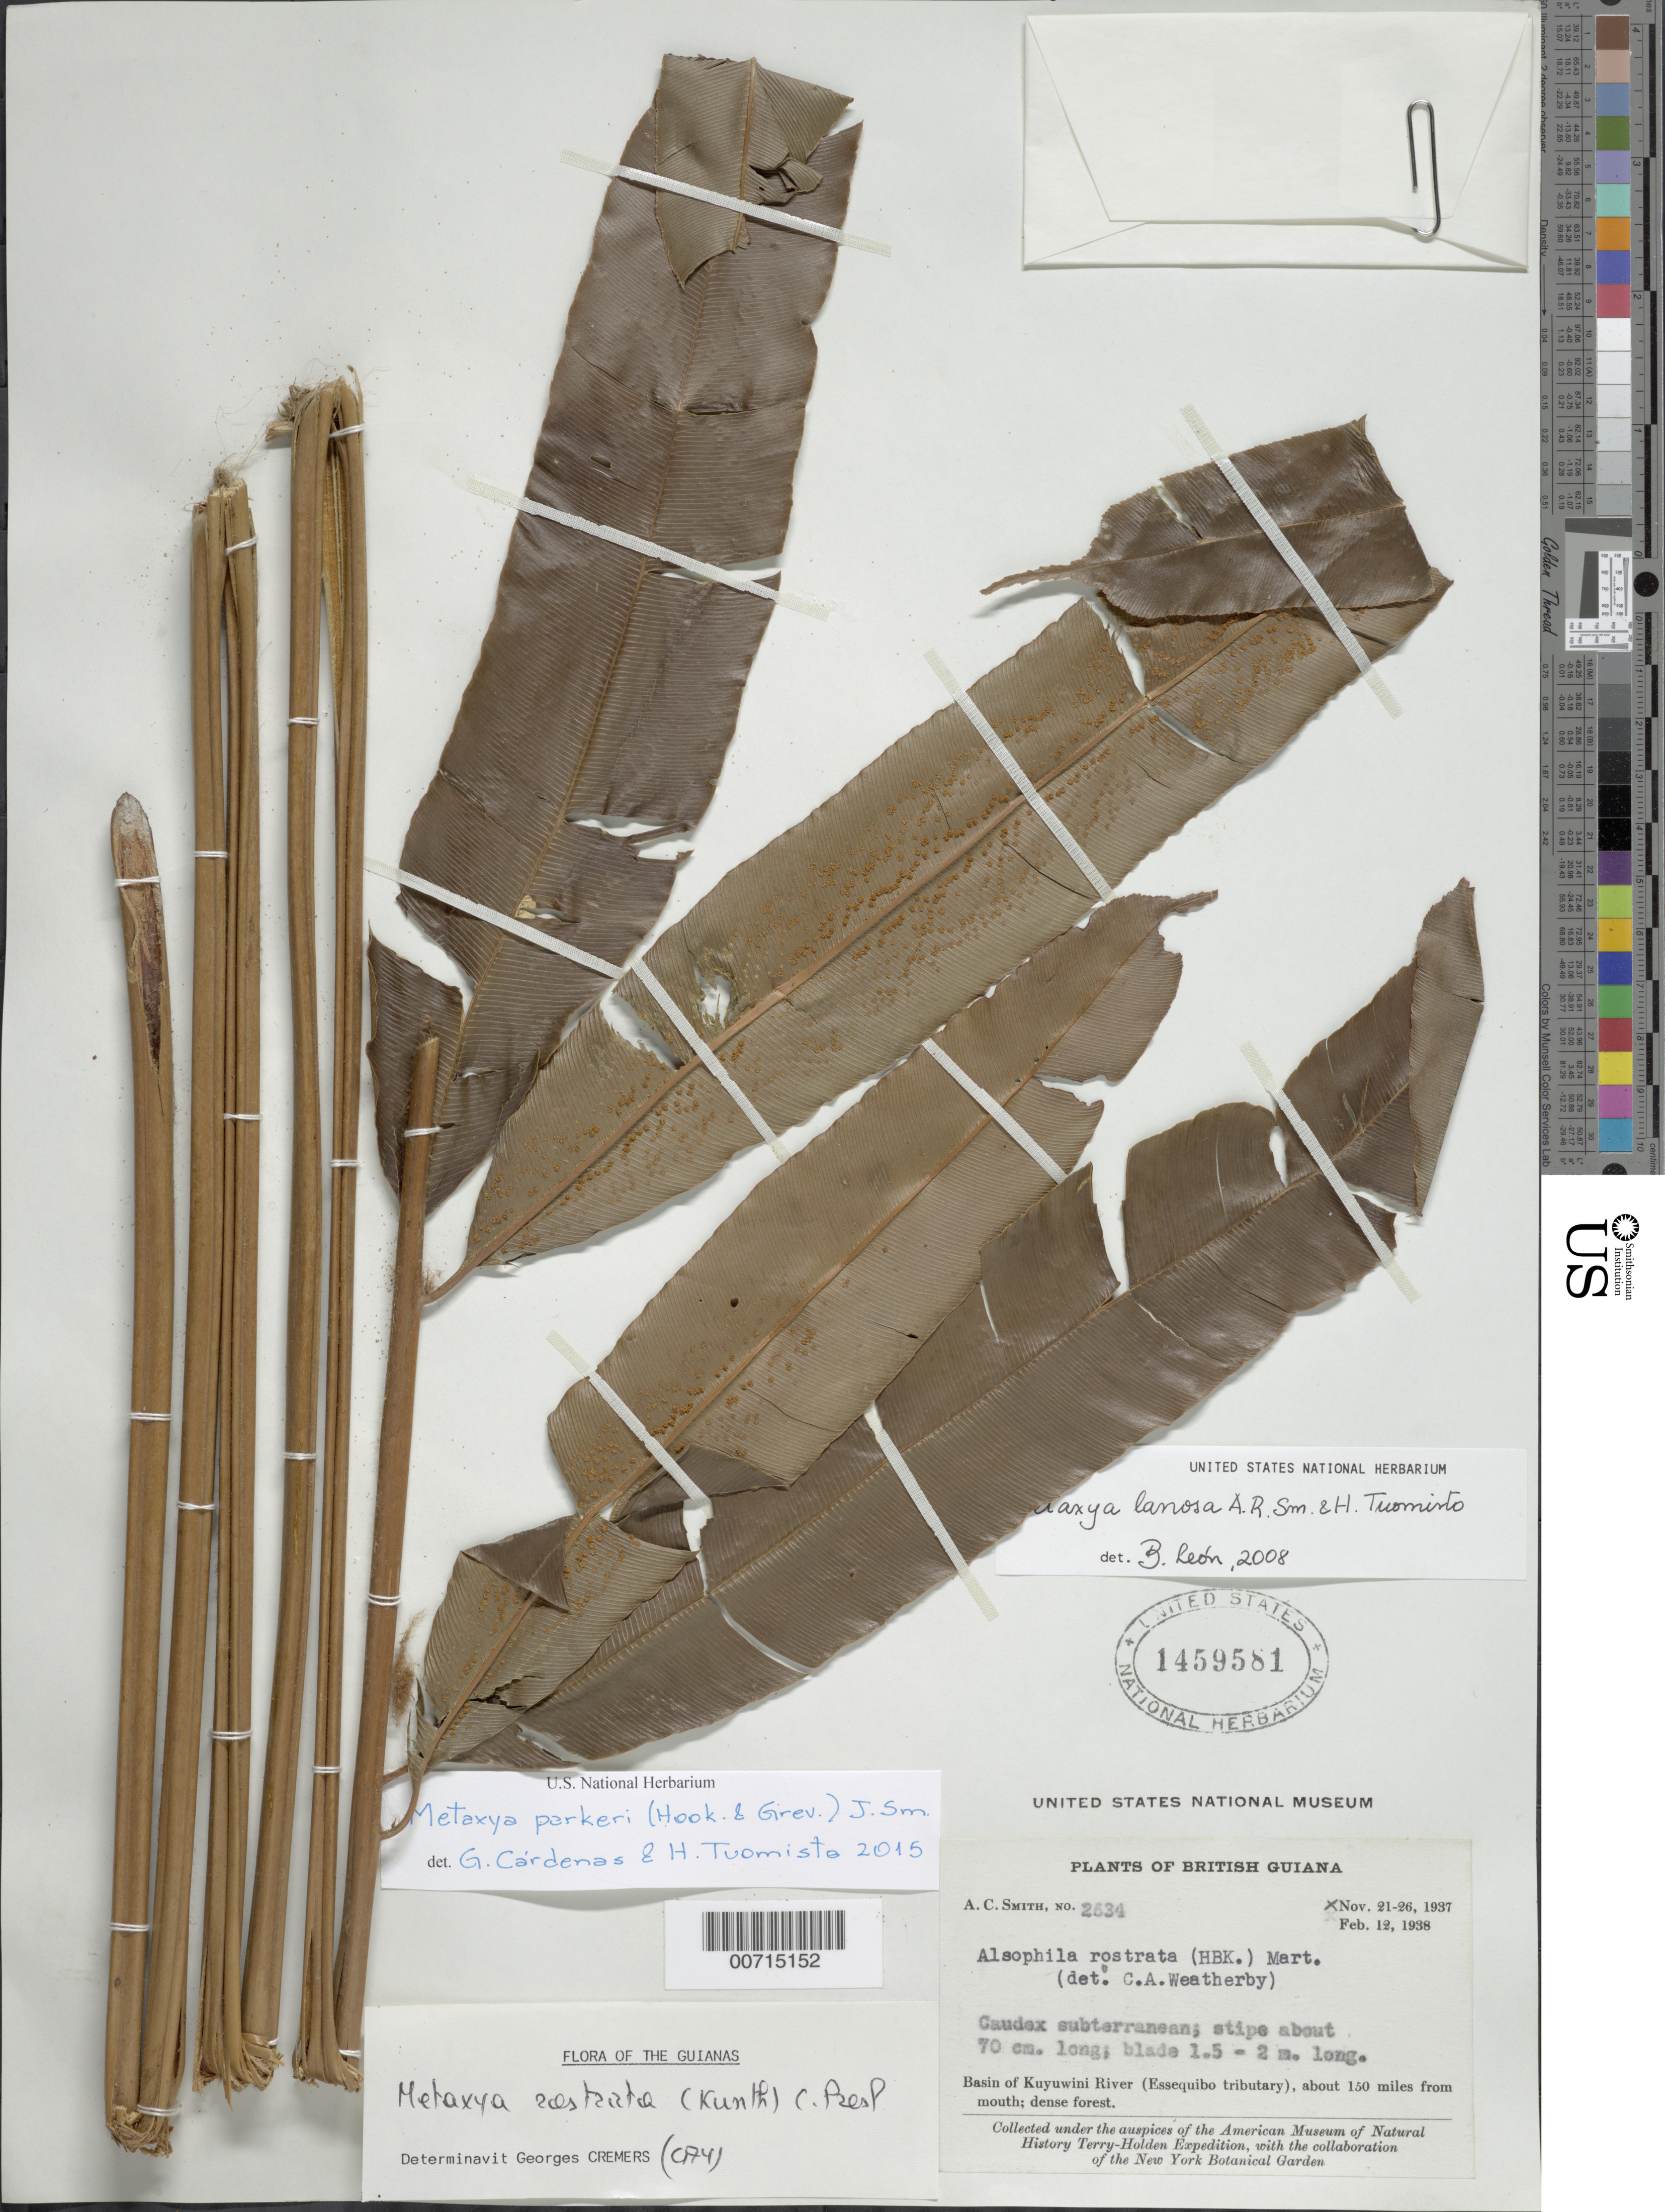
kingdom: Plantae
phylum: Tracheophyta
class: Polypodiopsida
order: Cyatheales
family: Metaxyaceae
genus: Metaxya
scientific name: Metaxya parkeri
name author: (Hook. & Grev.) J. Sm.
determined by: Cárdenas, G.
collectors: A. C. Smith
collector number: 2634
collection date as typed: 21-Nov-37 to 26-Nov-37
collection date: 1937-11-21/1937-11-26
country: Guyana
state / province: U. Takutu-U. Essequibo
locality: Kuyuwini River Basin (Essequibo River tributary), about 150 mi. from mouth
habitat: Dense forest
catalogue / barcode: US 1459581